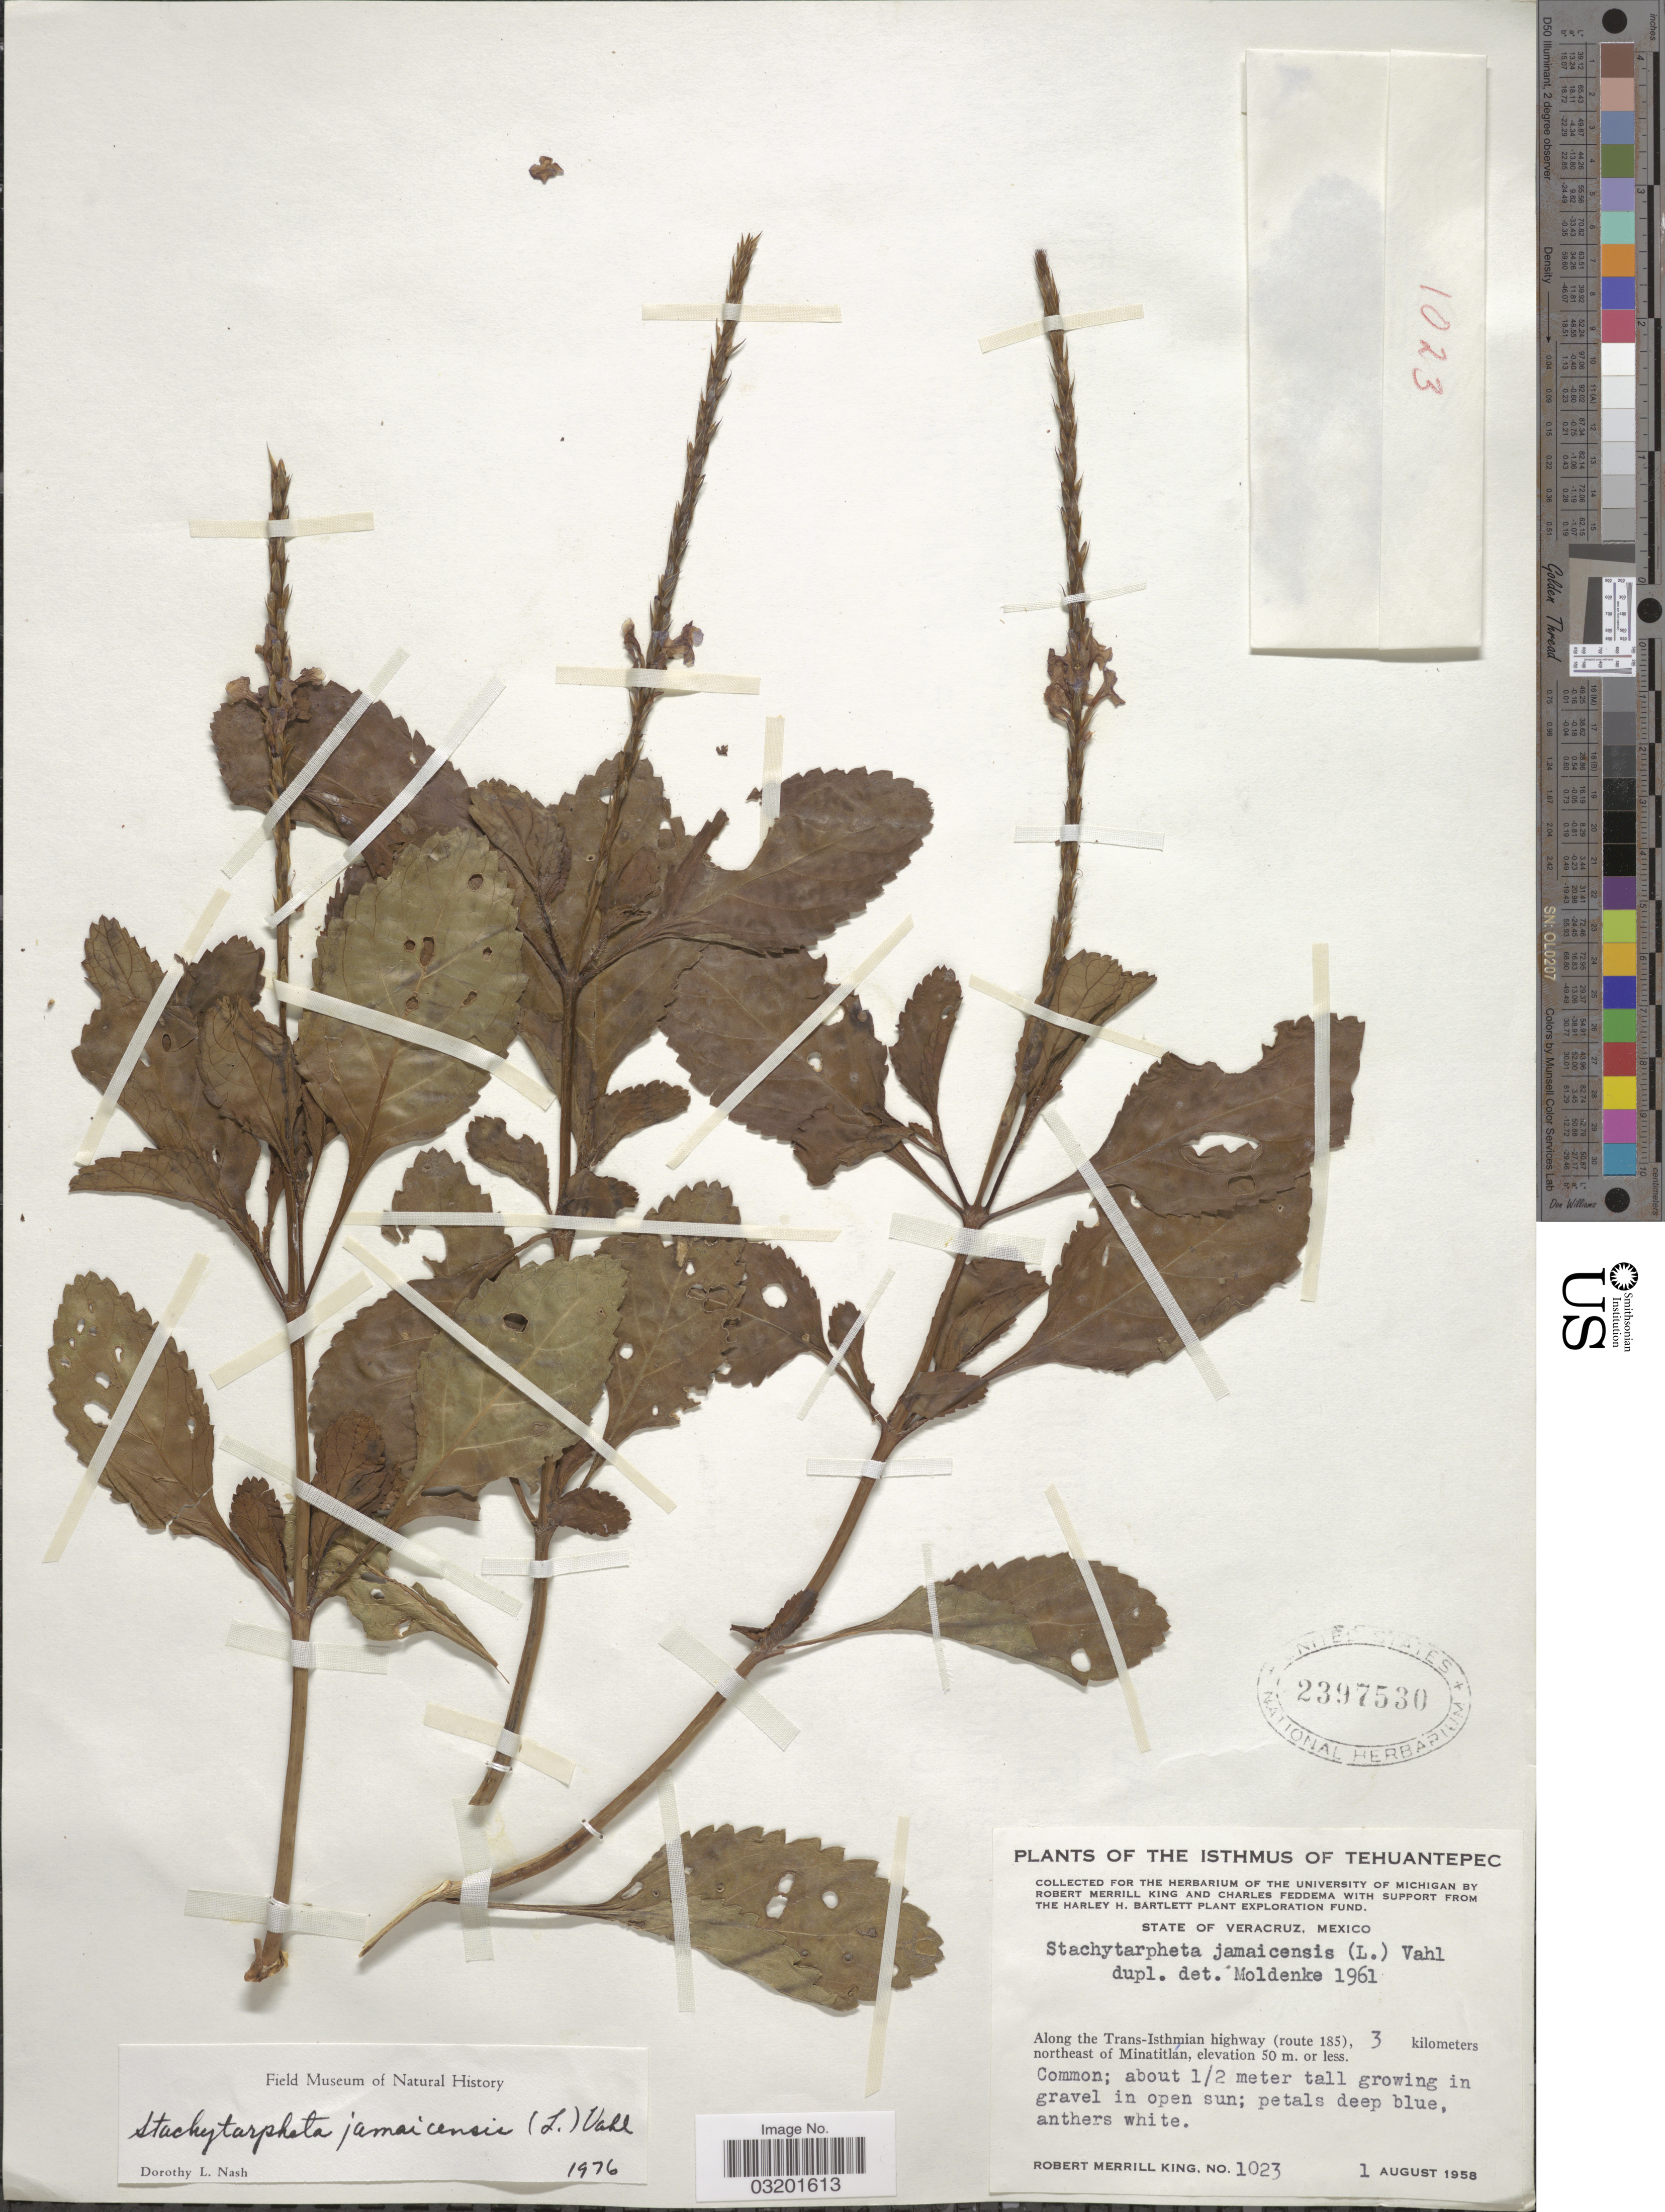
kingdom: Plantae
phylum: Tracheophyta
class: Magnoliopsida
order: Lamiales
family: Verbenaceae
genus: Stachytarpheta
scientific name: Stachytarpheta jamaicensis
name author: (L.) Vahl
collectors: R. M. King & C. Feddema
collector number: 1023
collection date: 1958-08-01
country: Mexico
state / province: Veracruz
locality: The Isthmus of Tehuantepec. Veracruz. Along the Trans-Isthmian highway (route 185), 3 kilometers northeast of Minatitlán.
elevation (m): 50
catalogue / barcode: US 2397530